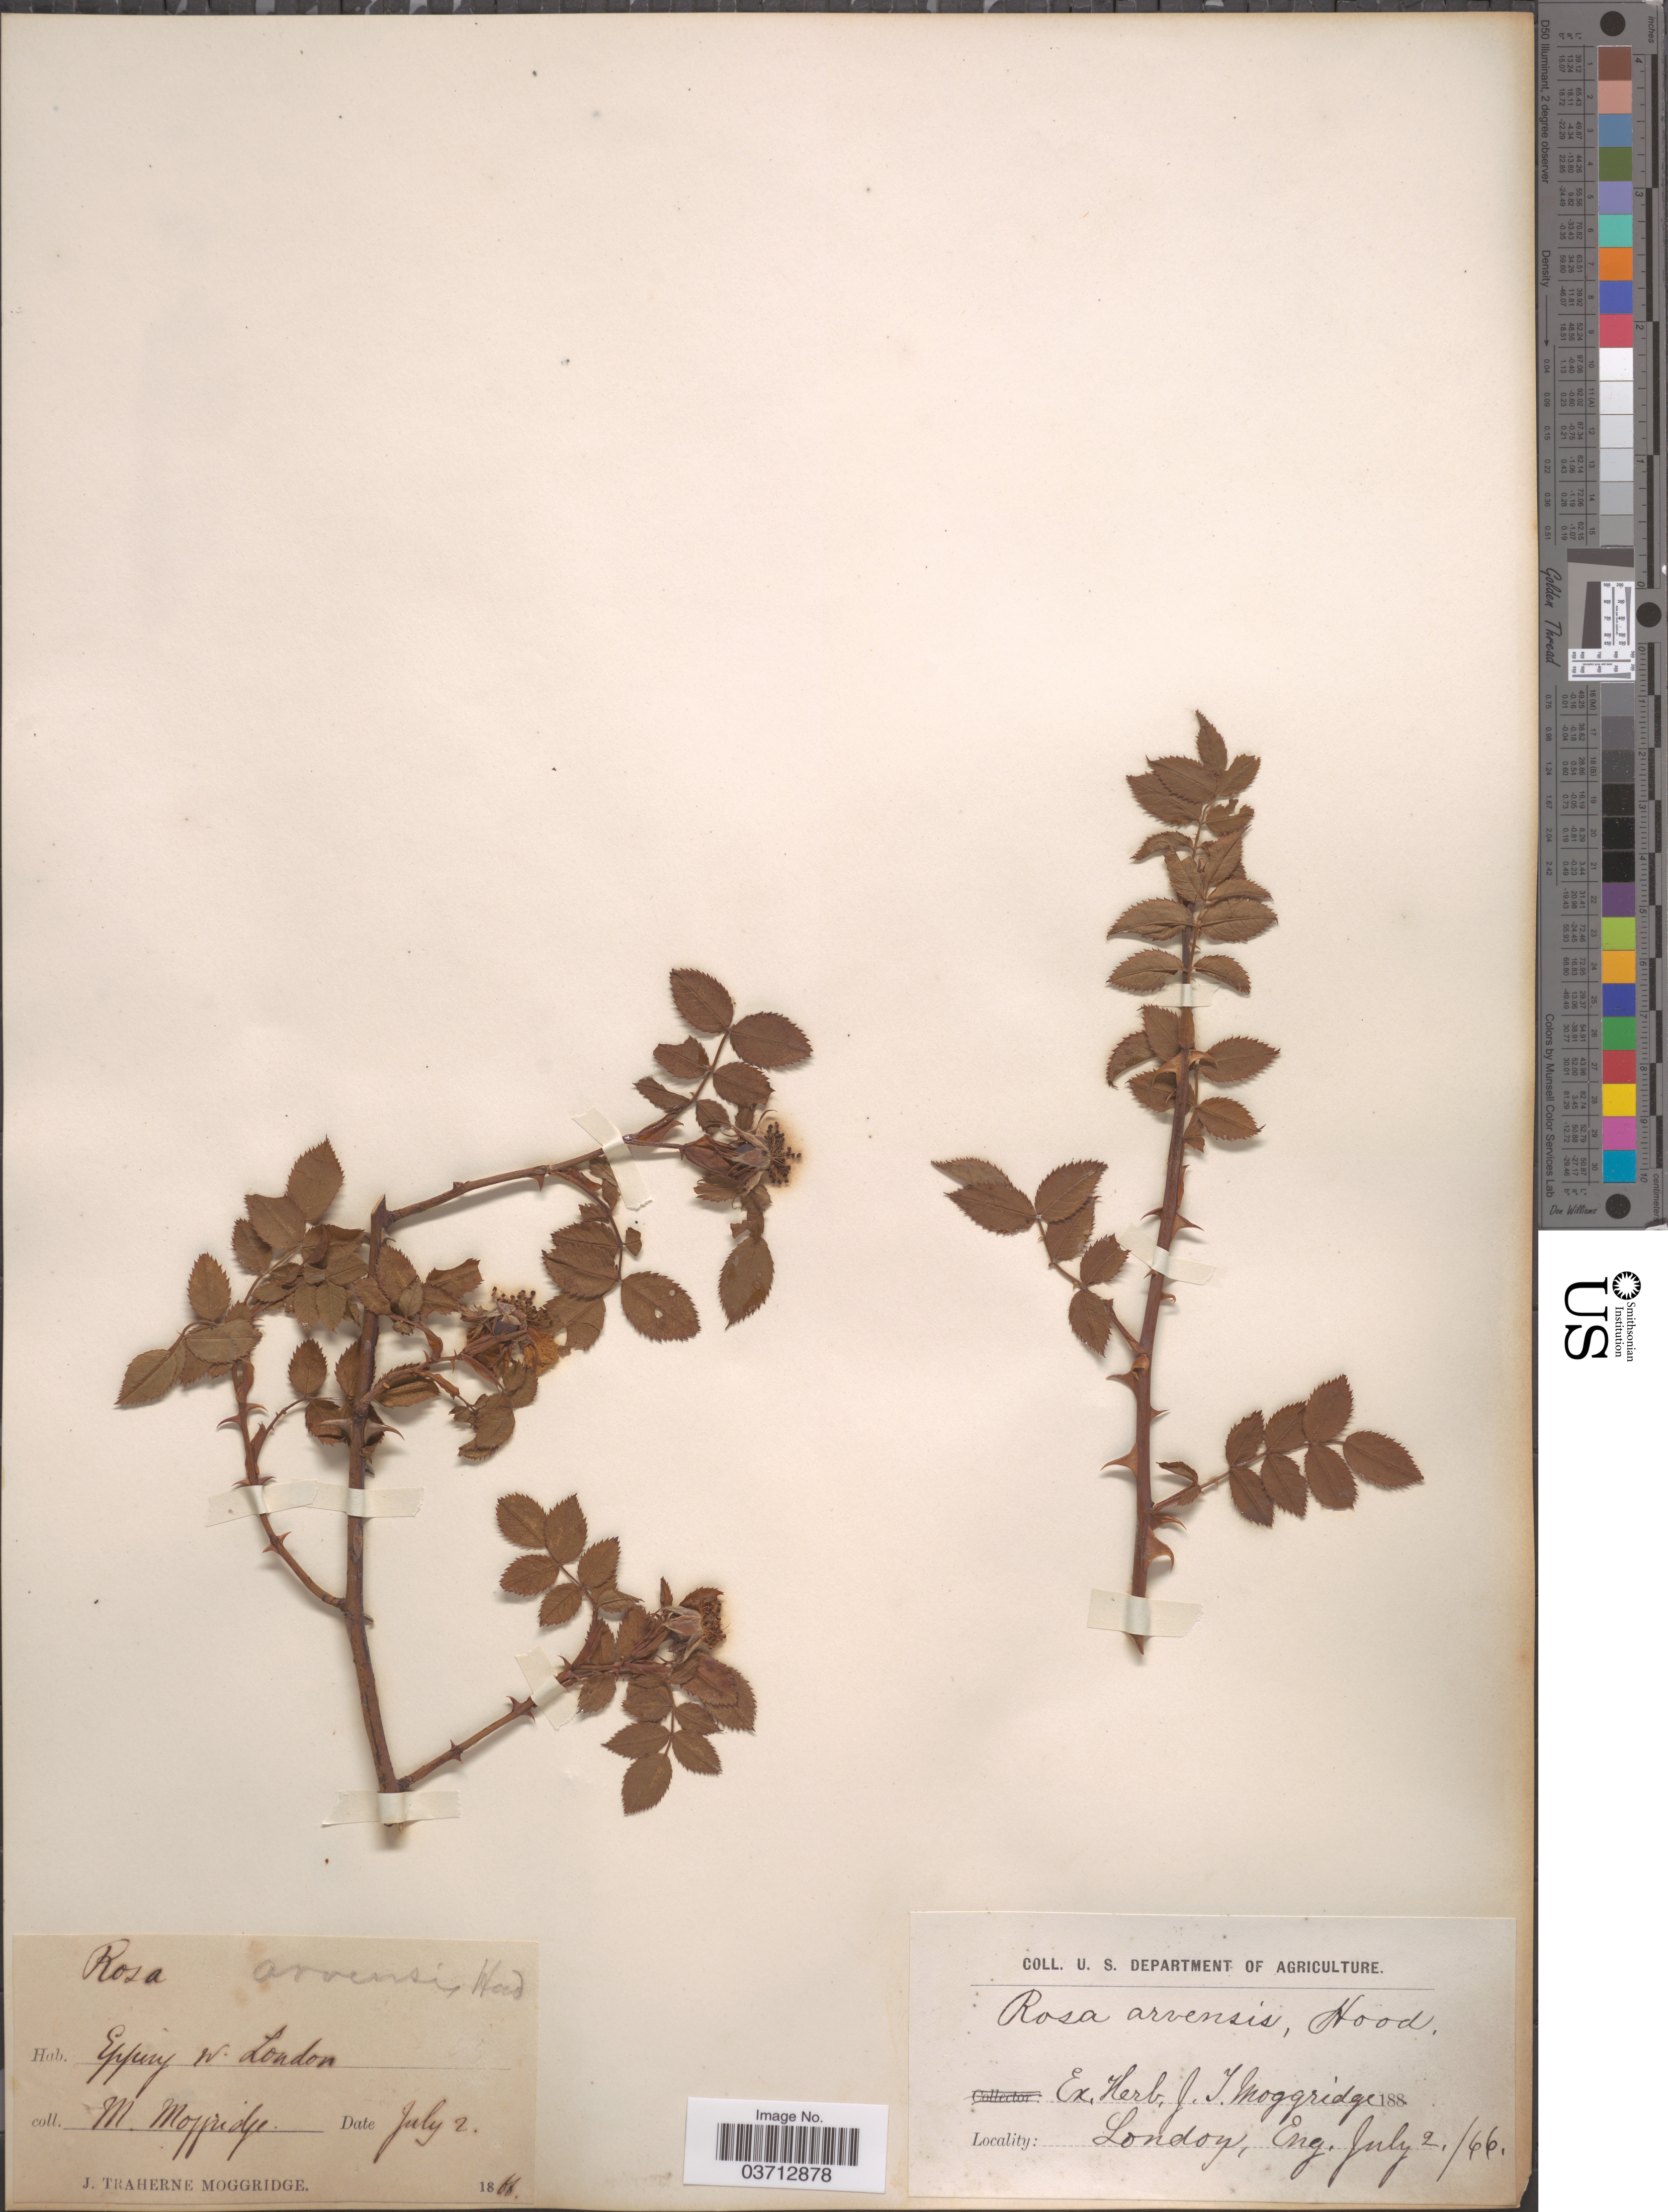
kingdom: Plantae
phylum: Tracheophyta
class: Magnoliopsida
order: Rosales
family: Rosaceae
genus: Rosa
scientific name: Rosa arvensis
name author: Huds.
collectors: M. Moggridge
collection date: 1866-07-02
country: United Kingdom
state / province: England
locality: Epping W. London.